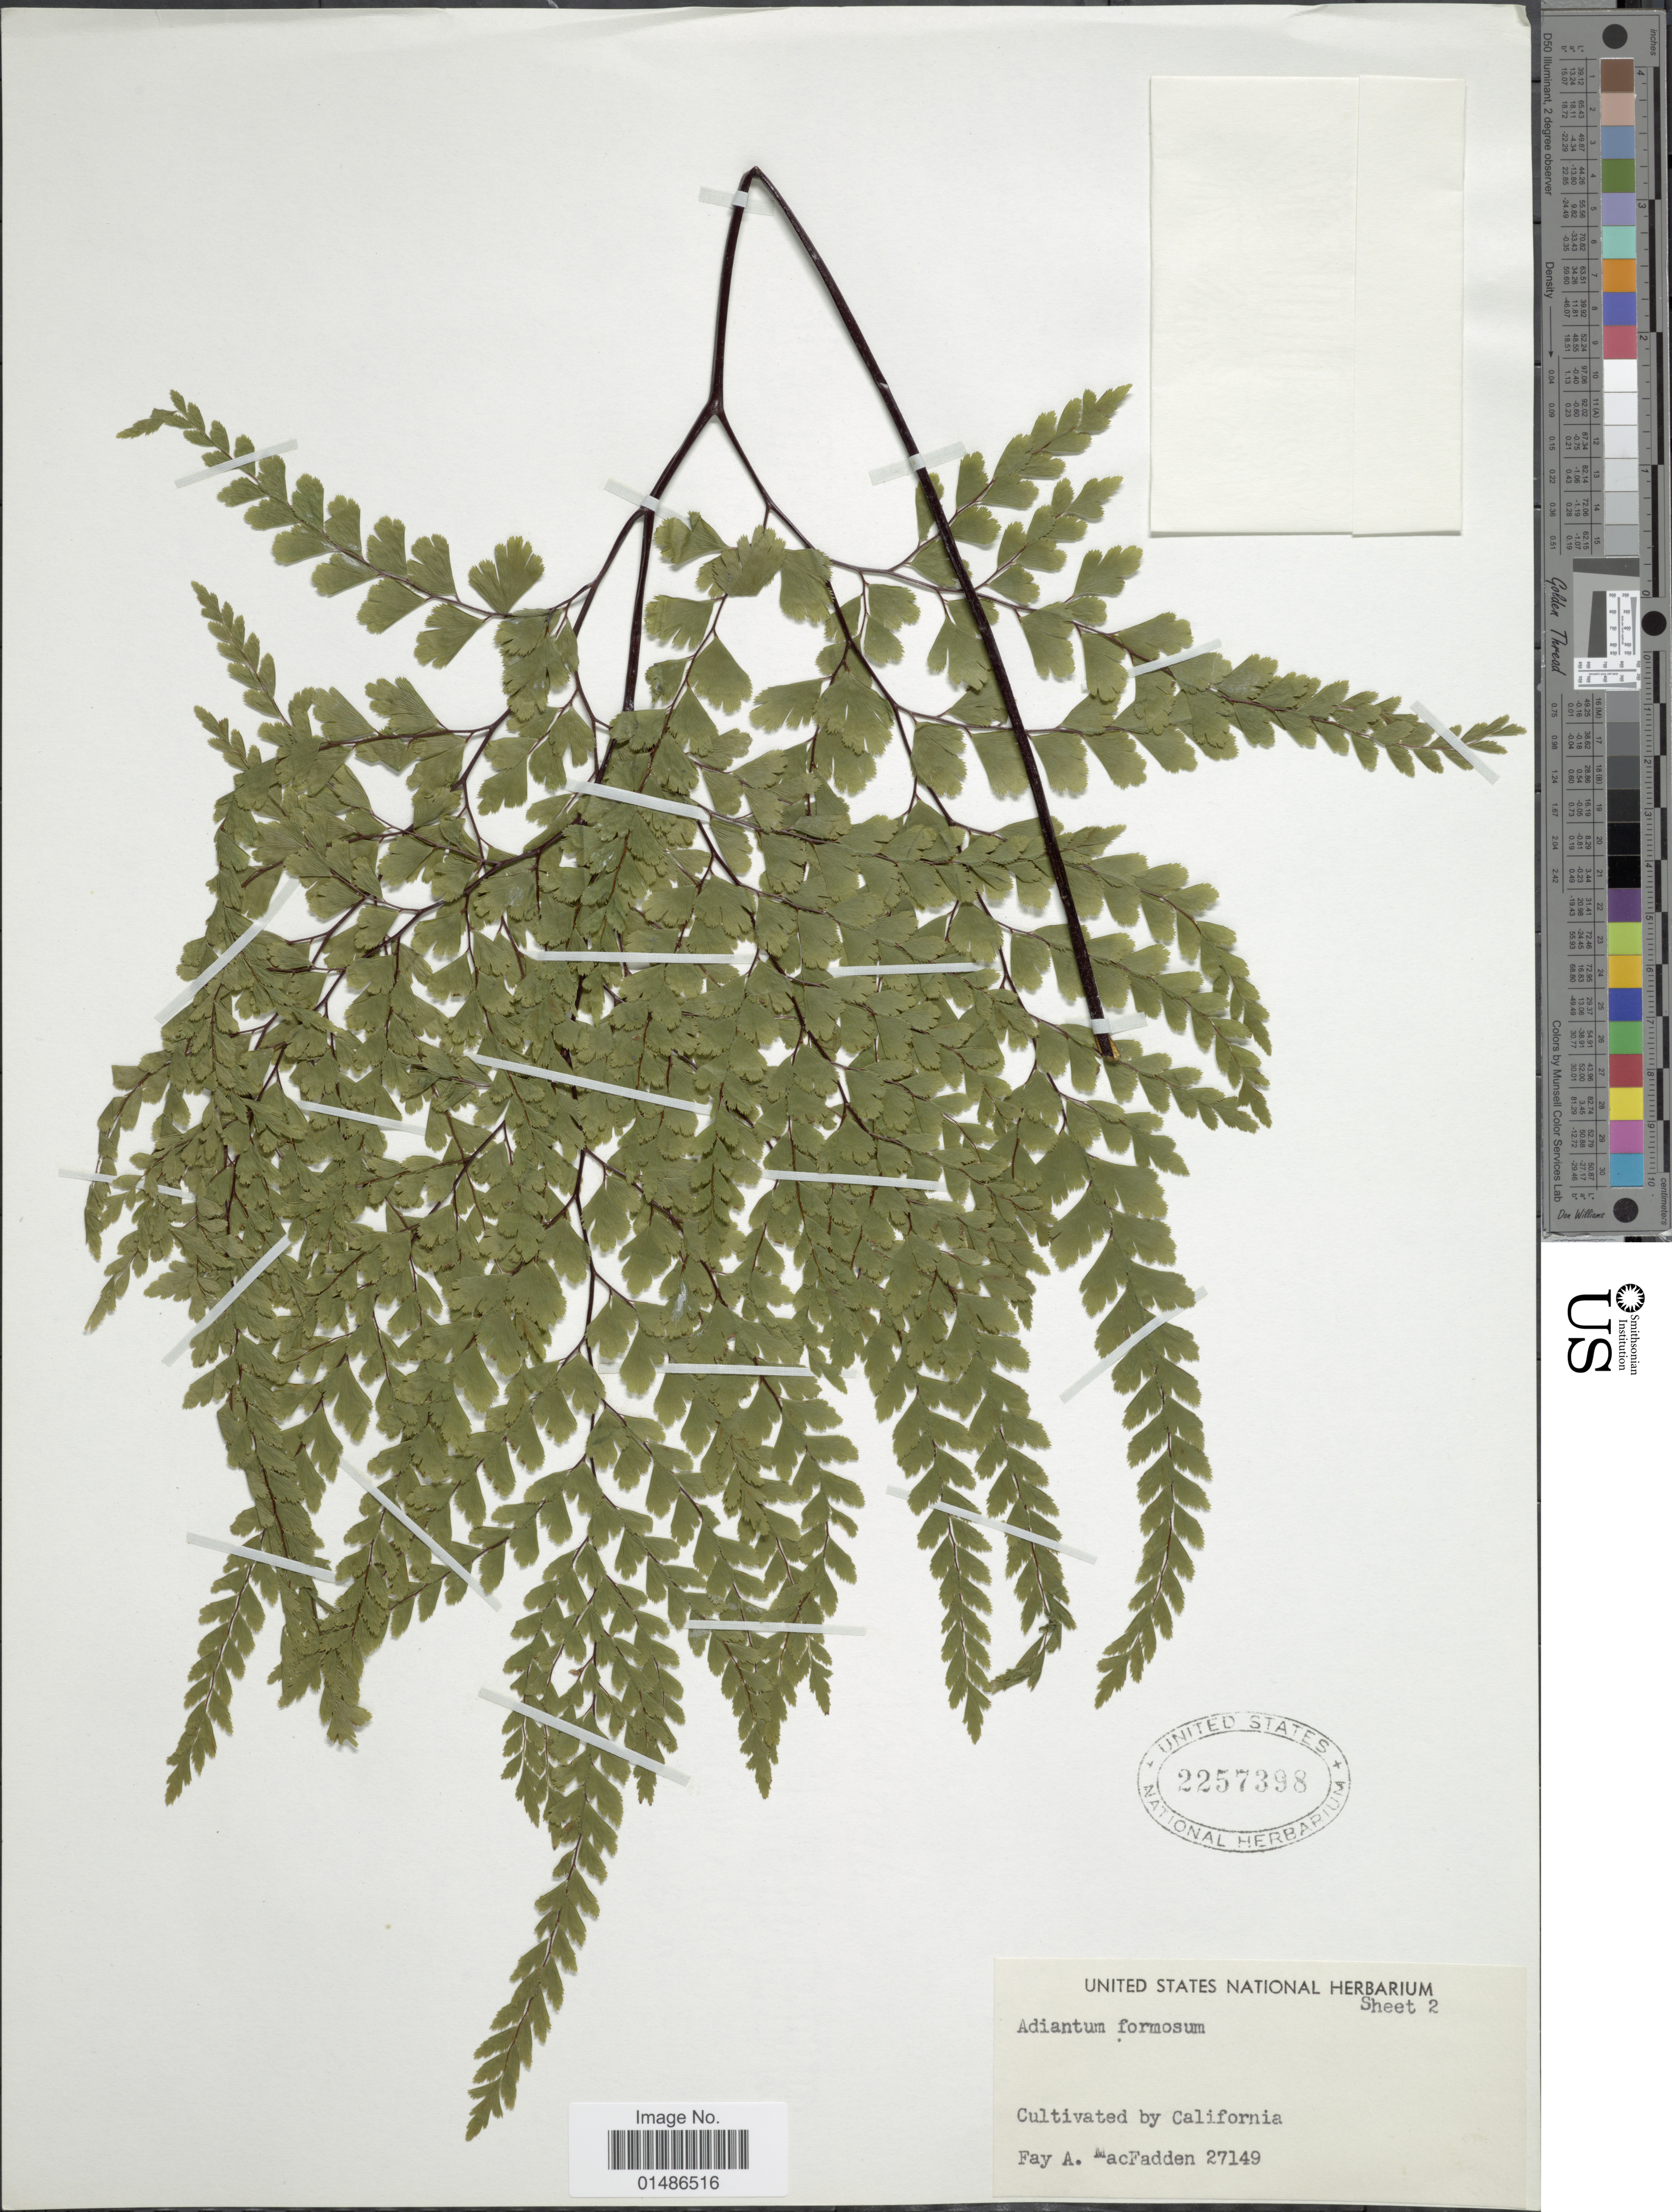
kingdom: Plantae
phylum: Tracheophyta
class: Polypodiopsida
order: Polypodiales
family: Pteridaceae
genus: Adiantum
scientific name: Adiantum formosum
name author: R. Br.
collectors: F. MacFadden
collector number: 27149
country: United States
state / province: California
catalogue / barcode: US 2257398